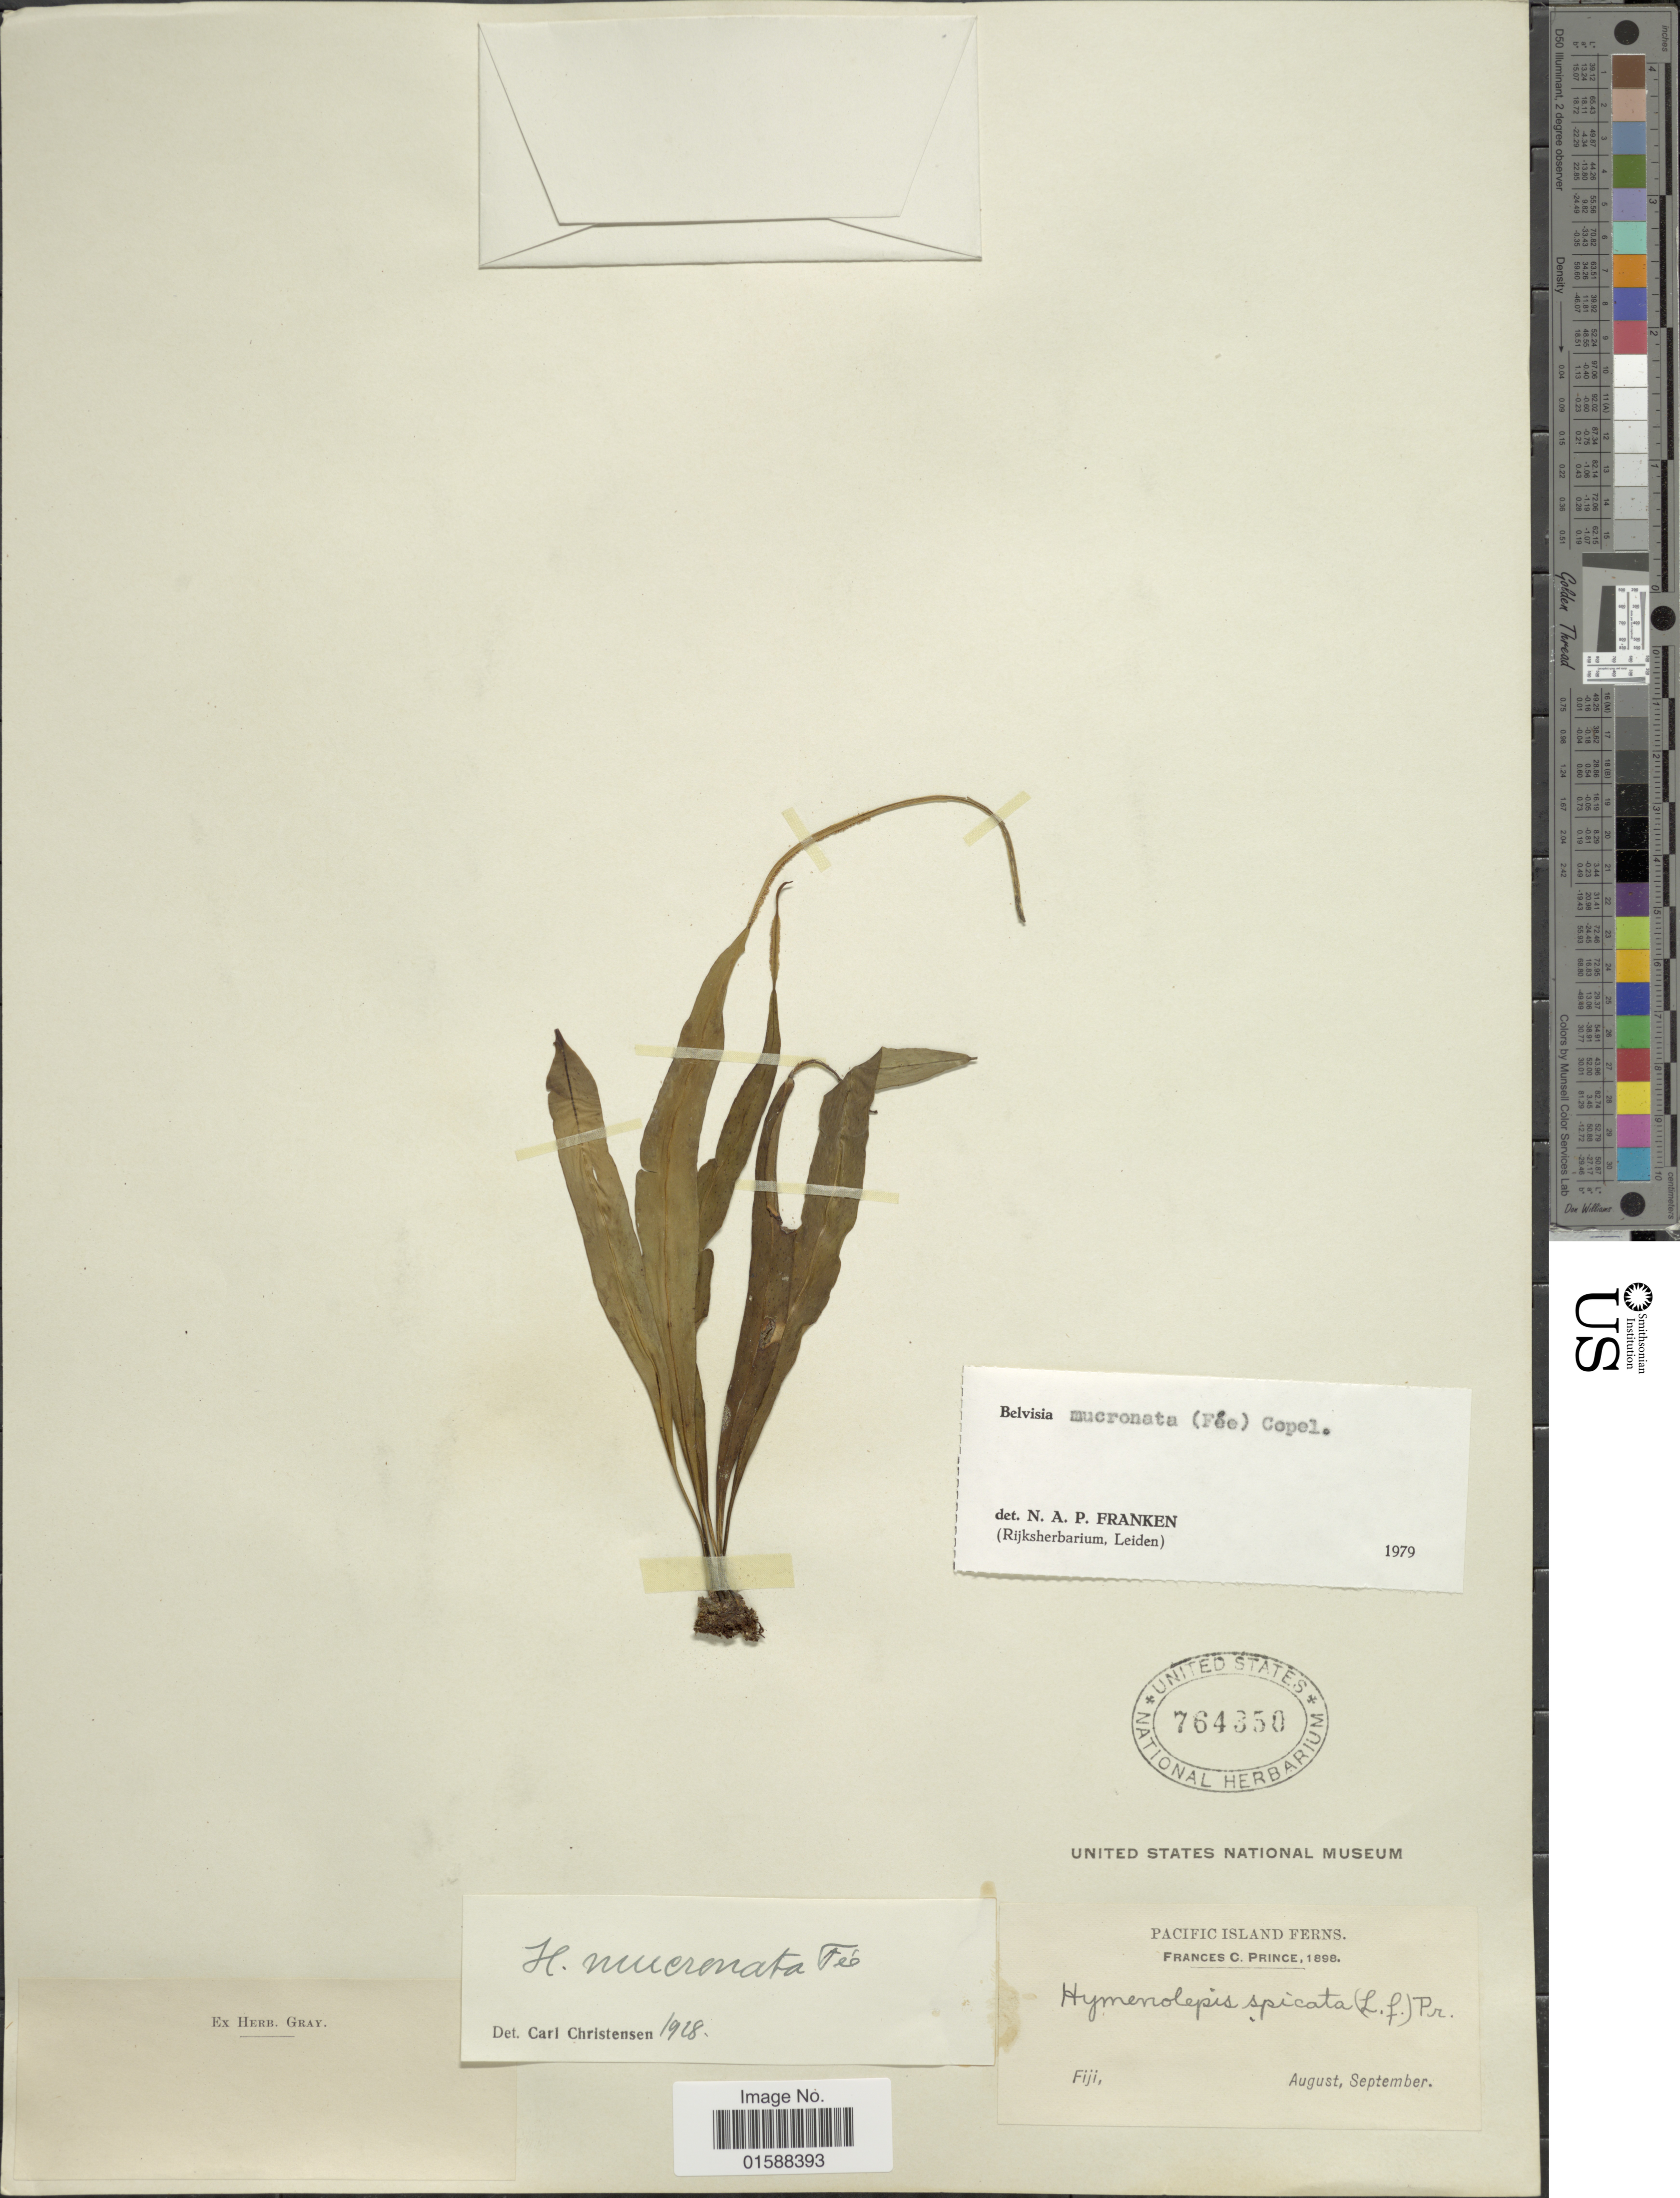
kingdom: Plantae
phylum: Tracheophyta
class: Polypodiopsida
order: Polypodiales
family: Polypodiaceae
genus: Lepisorus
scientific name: Lepisorus mucronatus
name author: (Fée) Li S. Wang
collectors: F. Prince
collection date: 1898-08/1898-09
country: Fiji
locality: Pacific Island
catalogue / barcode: US 764350